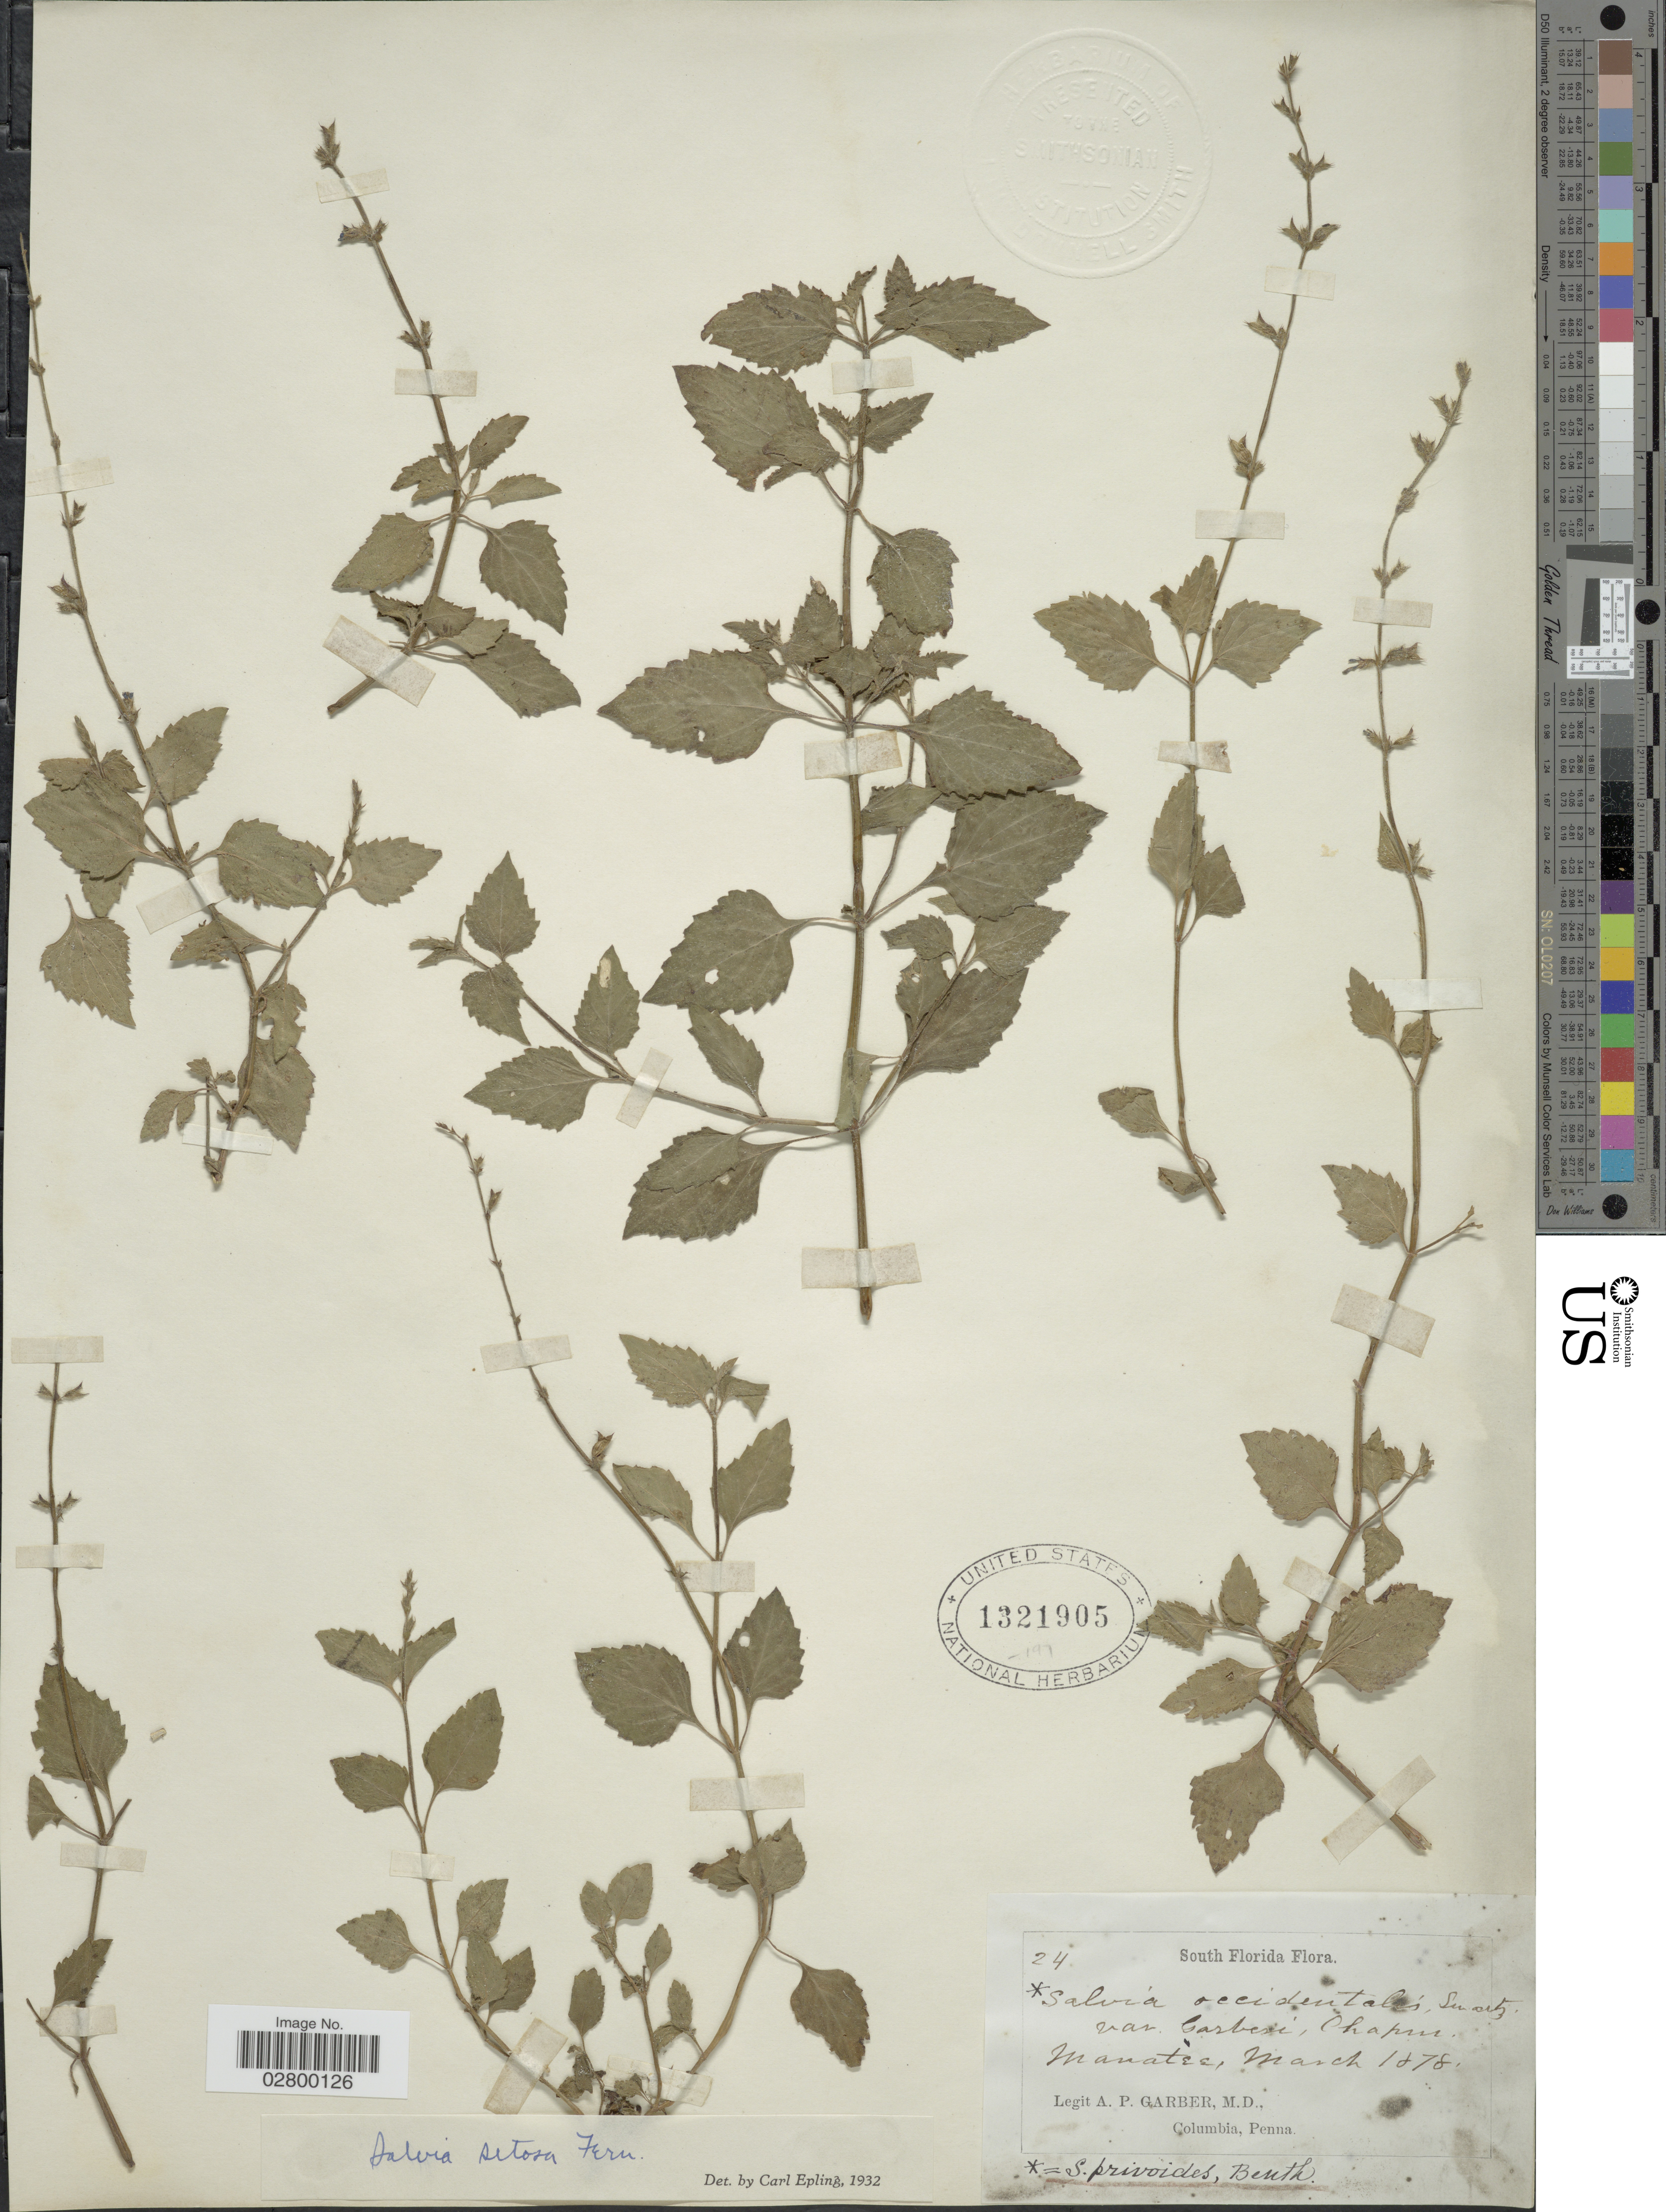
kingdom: Plantae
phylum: Tracheophyta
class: Magnoliopsida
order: Lamiales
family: Lamiaceae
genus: Salvia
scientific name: Salvia setosa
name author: Fernald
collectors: A. P. Garber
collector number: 24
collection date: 1878-03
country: United States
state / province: Florida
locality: South Florida, Manatee.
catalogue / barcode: US 1321905